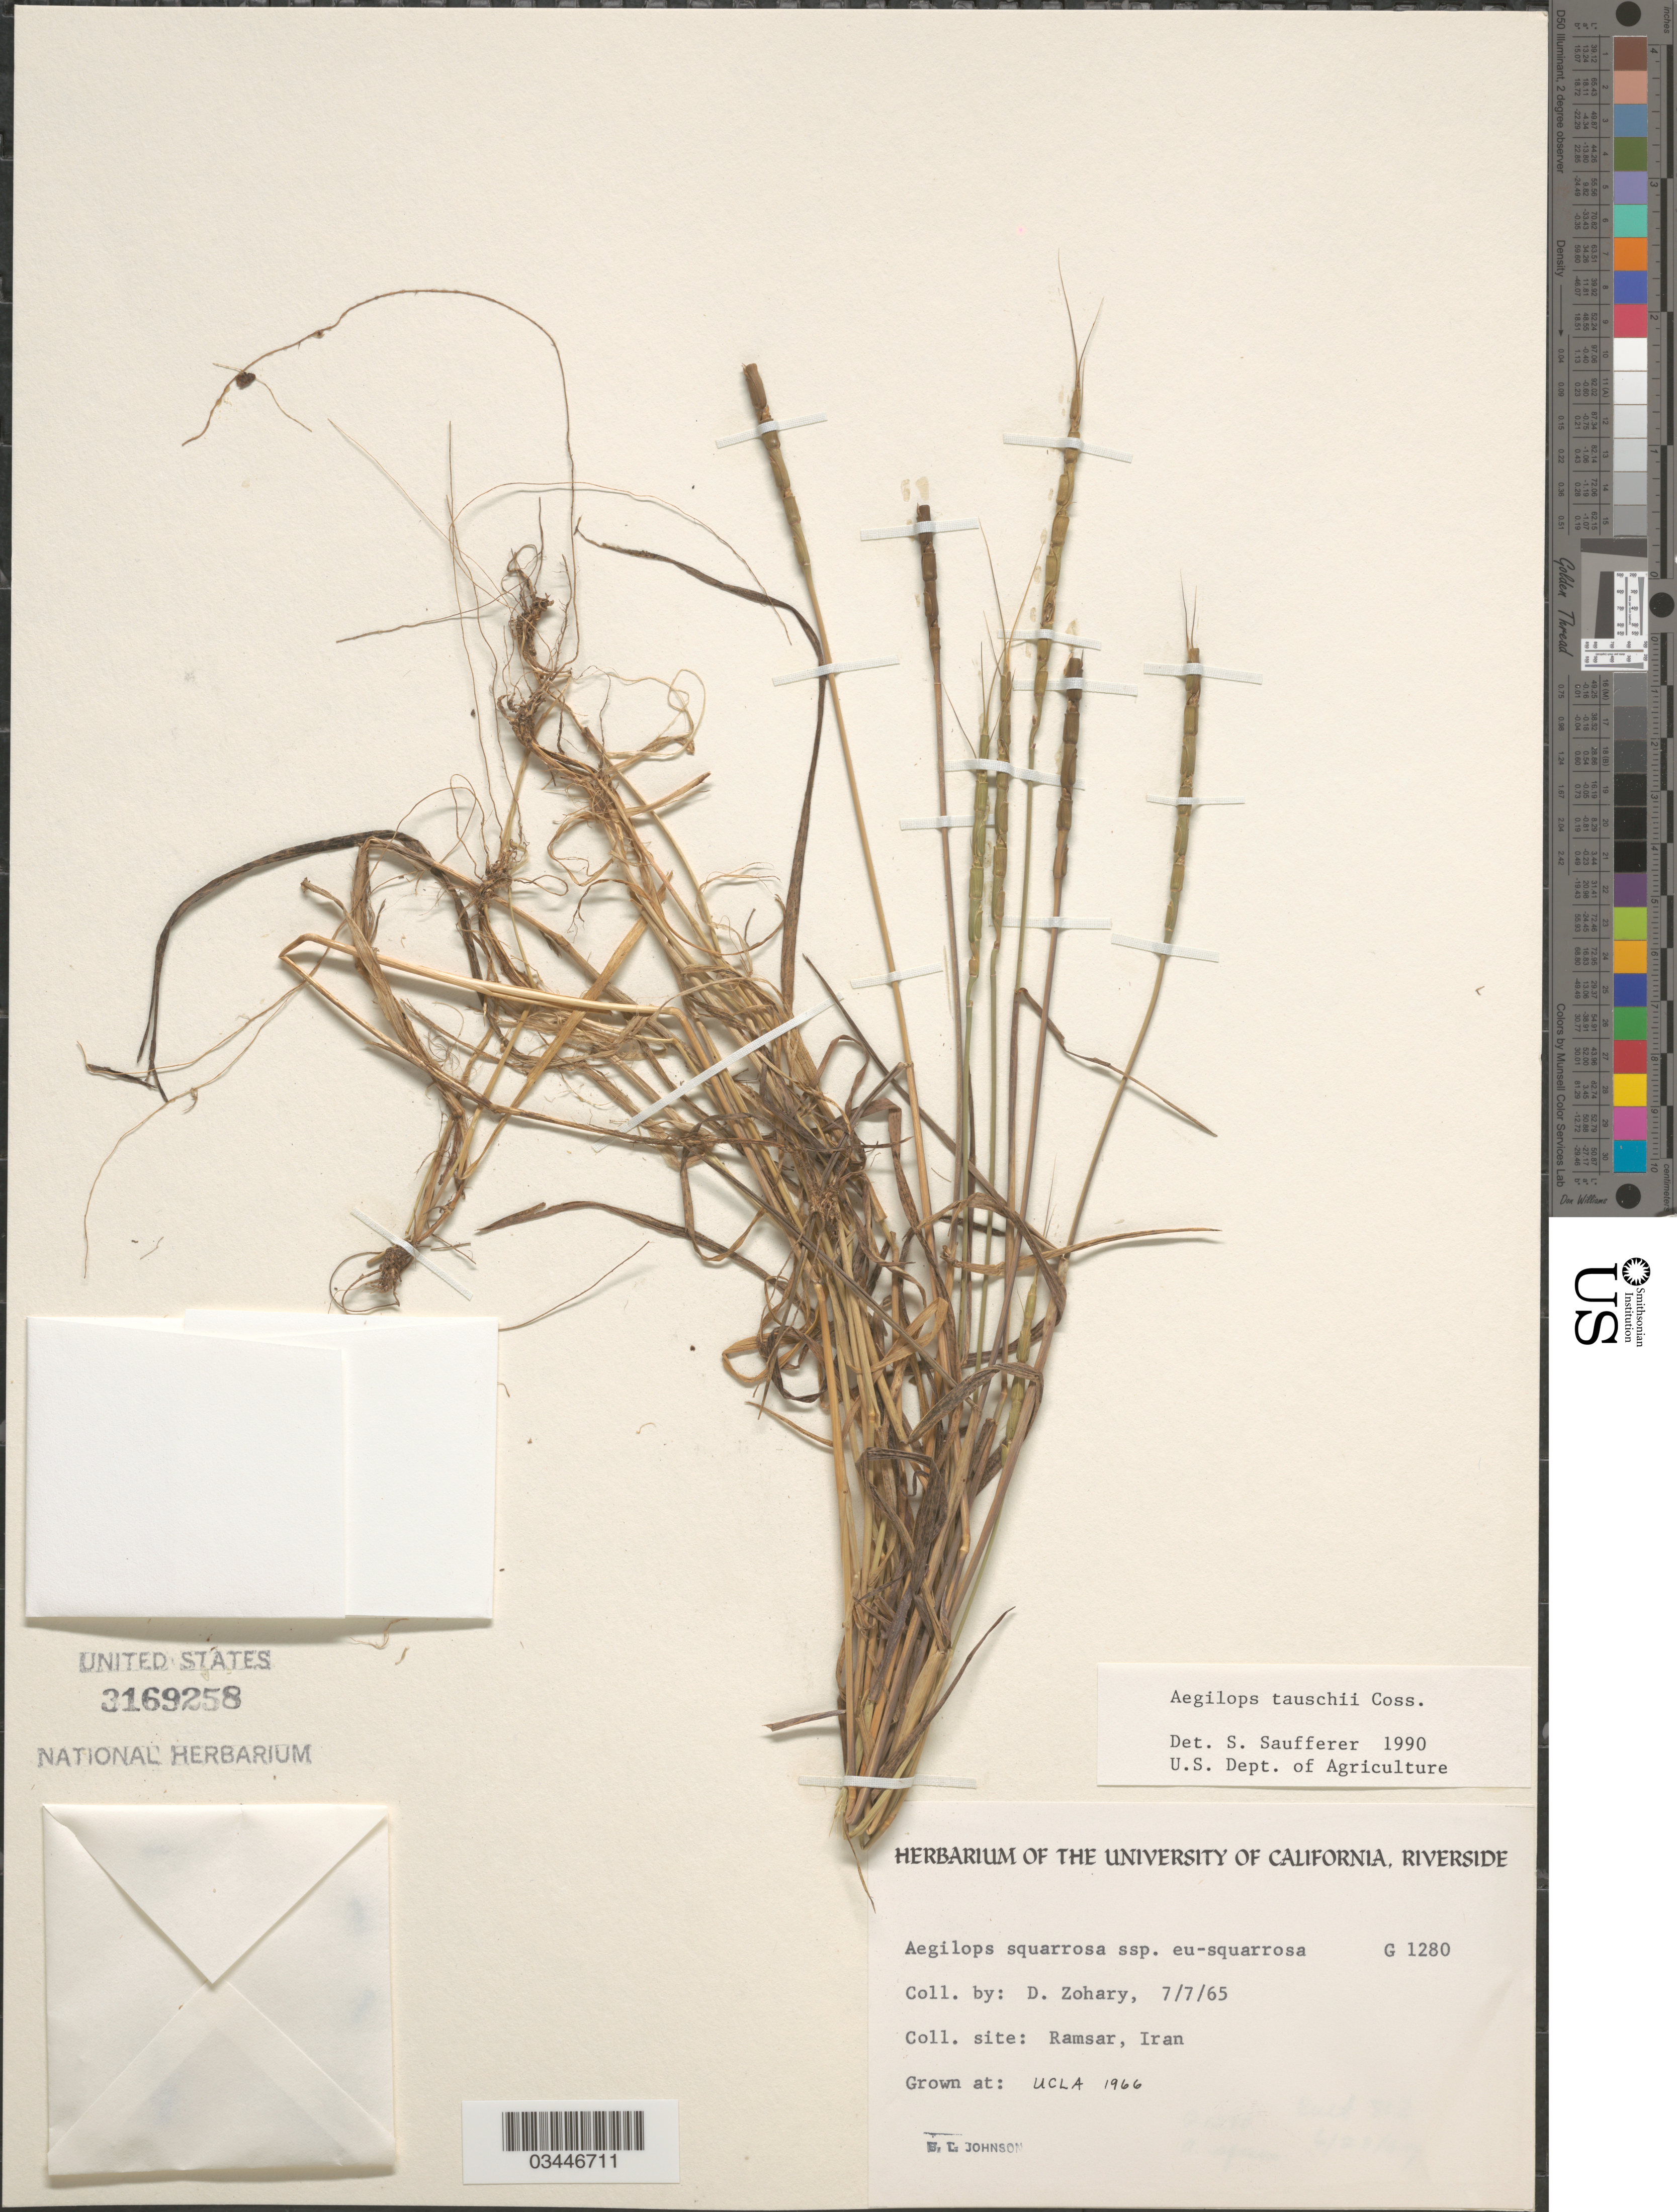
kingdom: Plantae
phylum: Tracheophyta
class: Liliopsida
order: Poales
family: Poaceae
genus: Aegilops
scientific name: Aegilops tauschii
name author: Coss.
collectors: B. Johnson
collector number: G1280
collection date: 1966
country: United States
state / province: California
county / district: Los Angeles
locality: UCLA.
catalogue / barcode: US 3169258